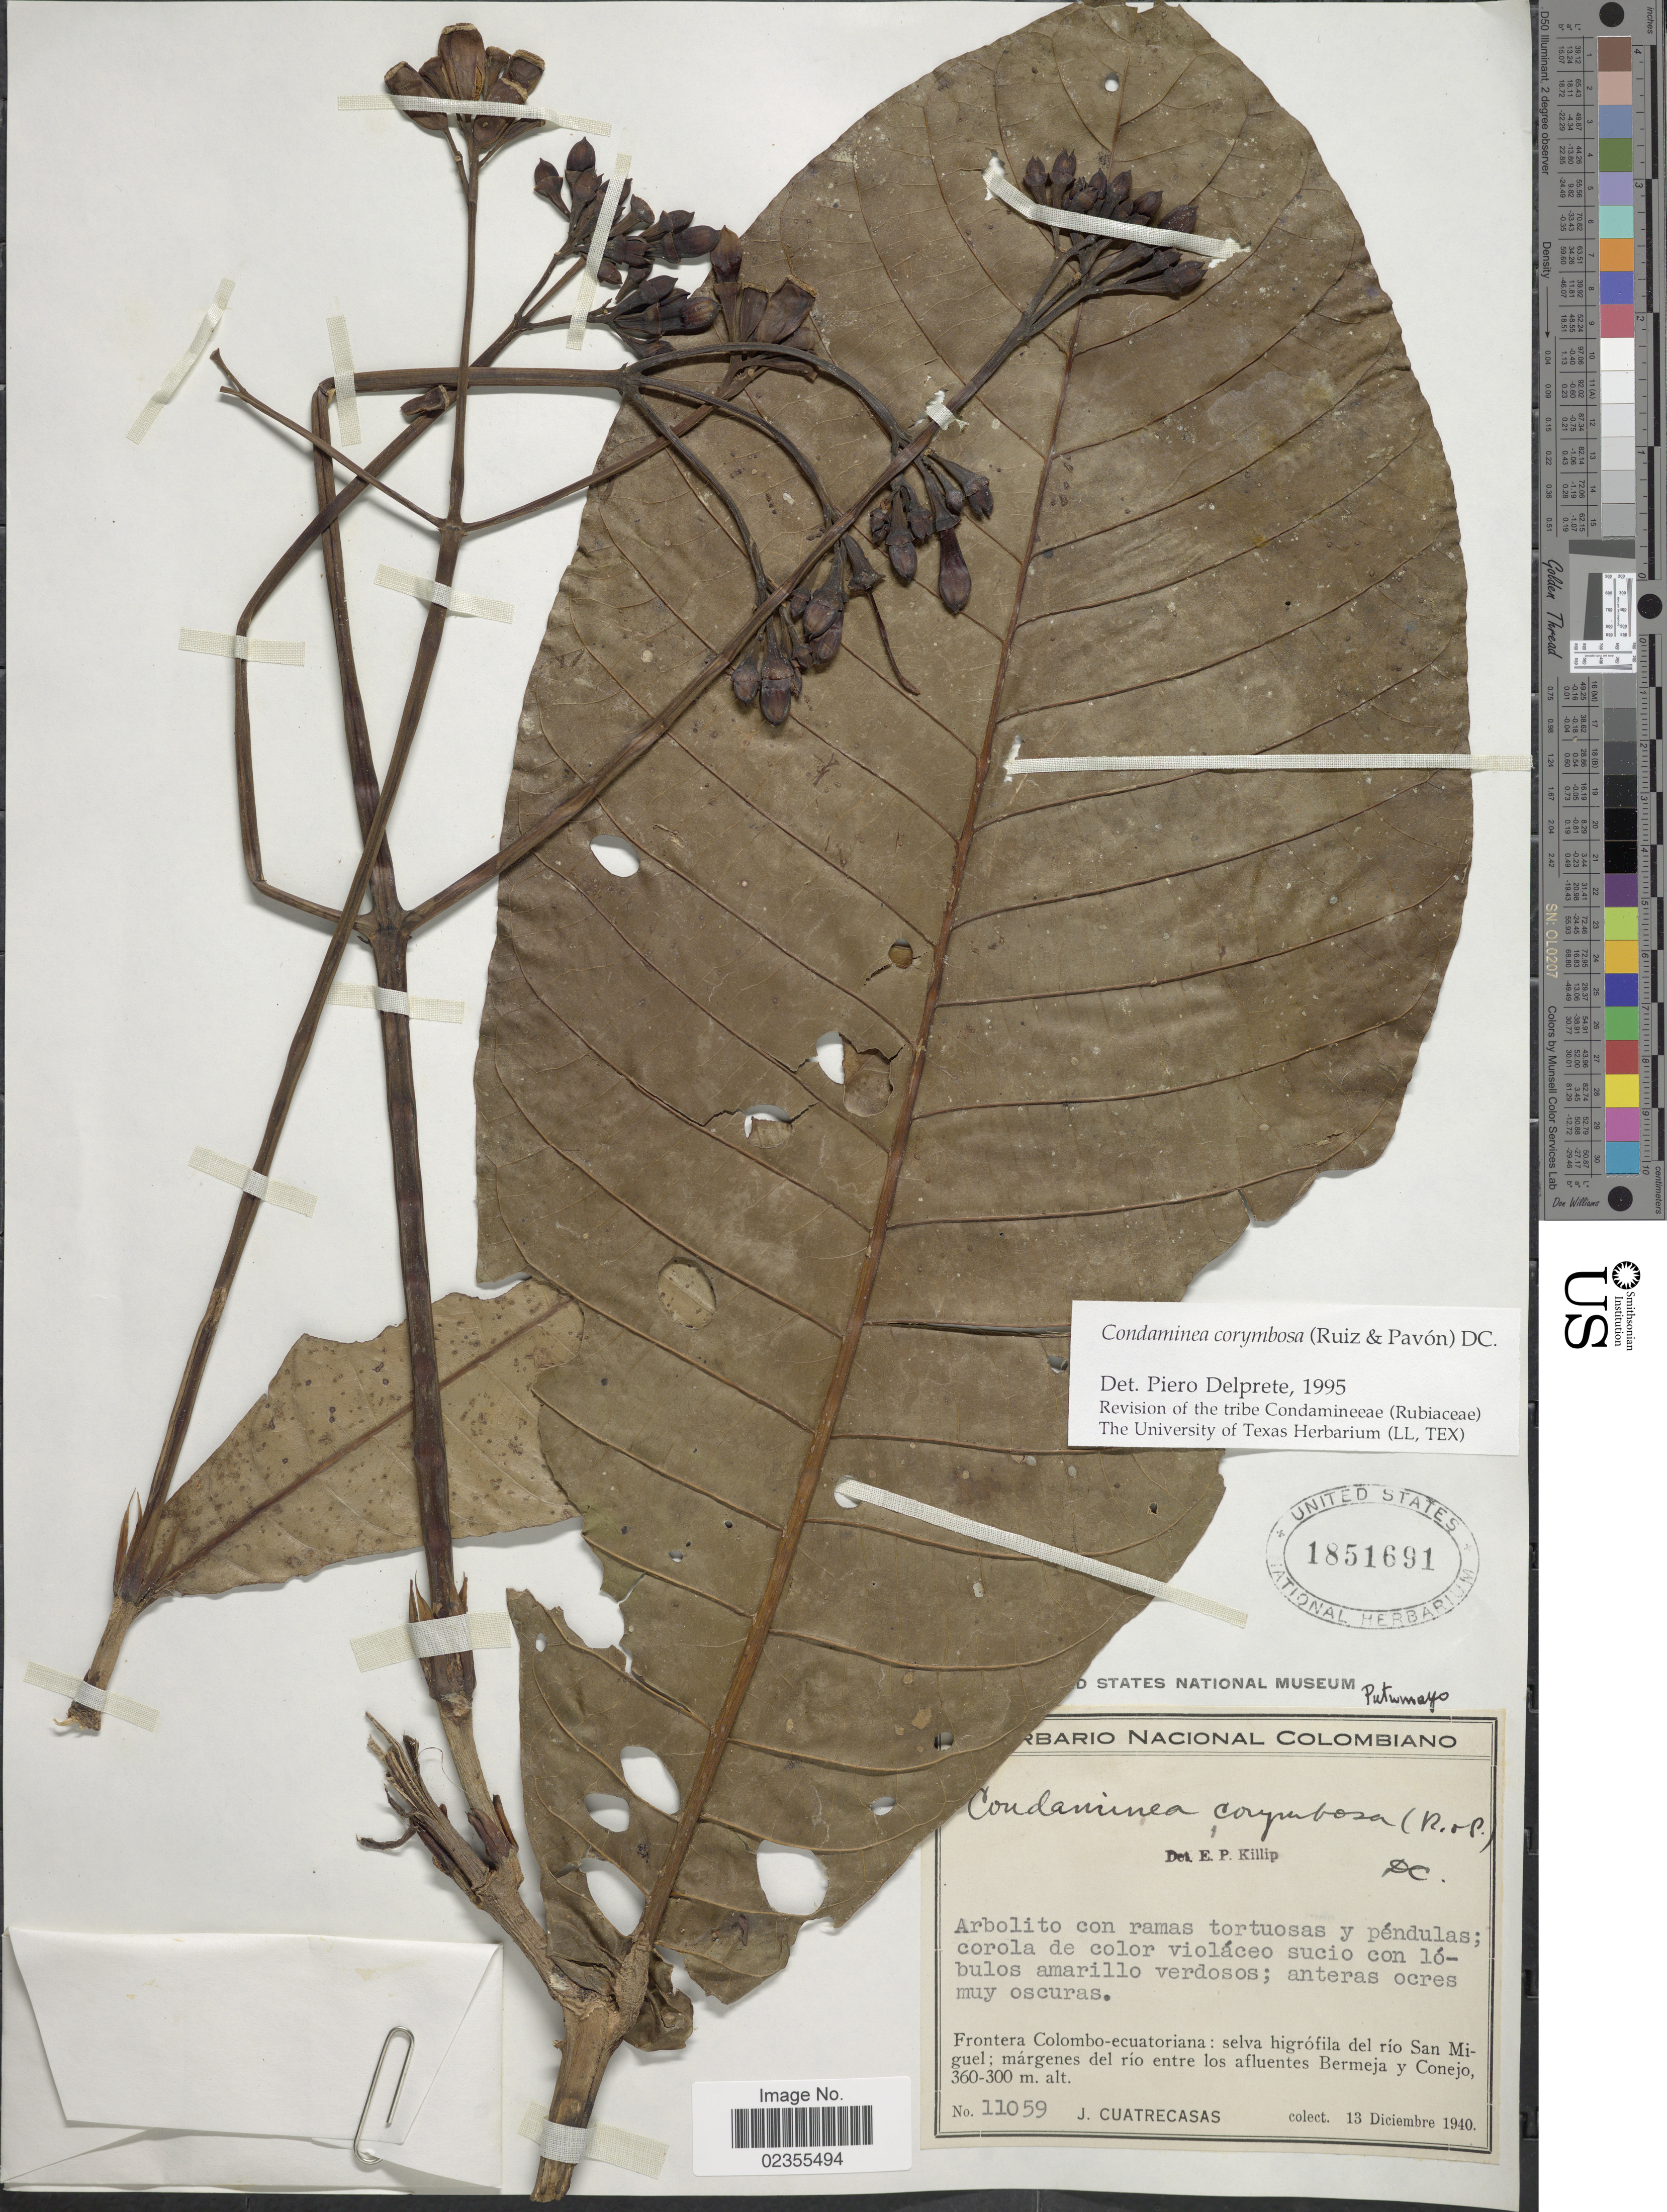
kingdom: Plantae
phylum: Tracheophyta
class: Magnoliopsida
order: Gentianales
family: Rubiaceae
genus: Condaminea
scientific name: Condaminea corymbosa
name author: (Ruiz & Pav.) DC.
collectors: J. Cuatrecasas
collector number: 11059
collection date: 1940-12-13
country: Colombia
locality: Frontera Colombo-ecuatoriana: selva higrofila del rio San Miguel: margenes del rio entre los afluentes Bermeja y Conejo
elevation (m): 300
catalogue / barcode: US 1851691